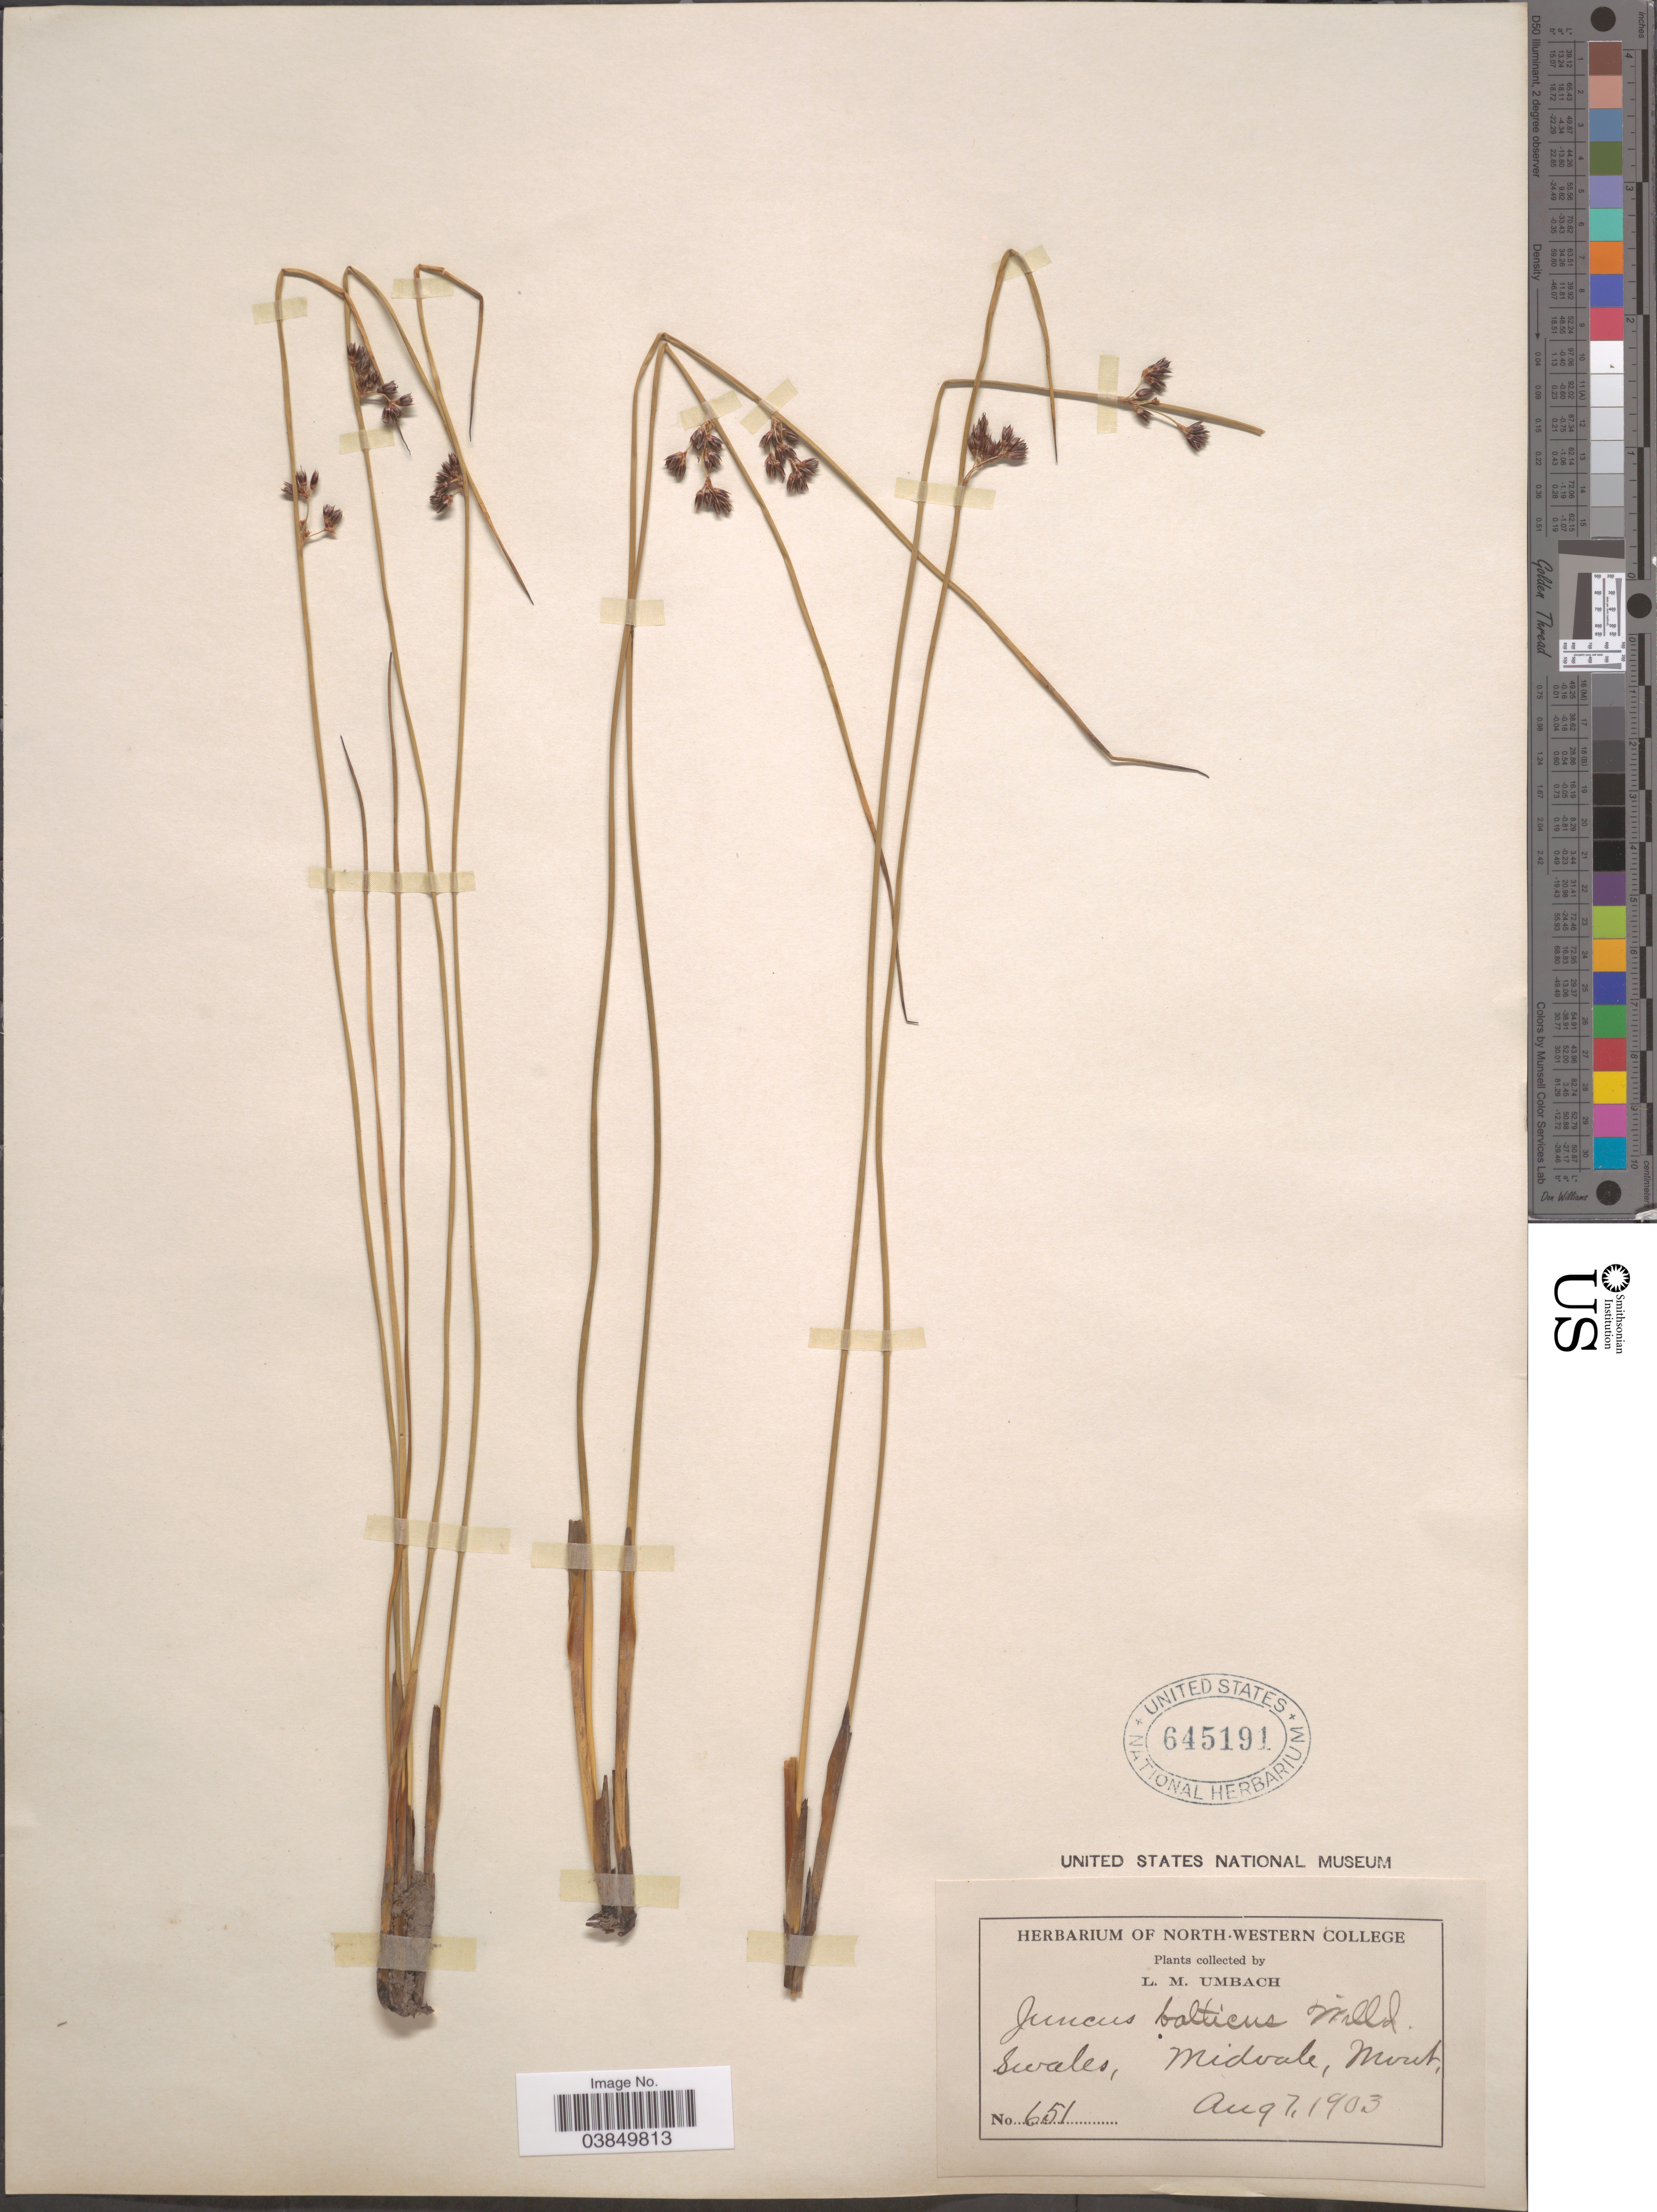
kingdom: Plantae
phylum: Tracheophyta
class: Liliopsida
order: Poales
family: Juncaceae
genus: Juncus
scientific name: Juncus balticus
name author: Willd.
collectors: L. M. Umbach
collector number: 651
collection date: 1903-08-07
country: United States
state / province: Montana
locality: Swales, Midvale.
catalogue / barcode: US 645191